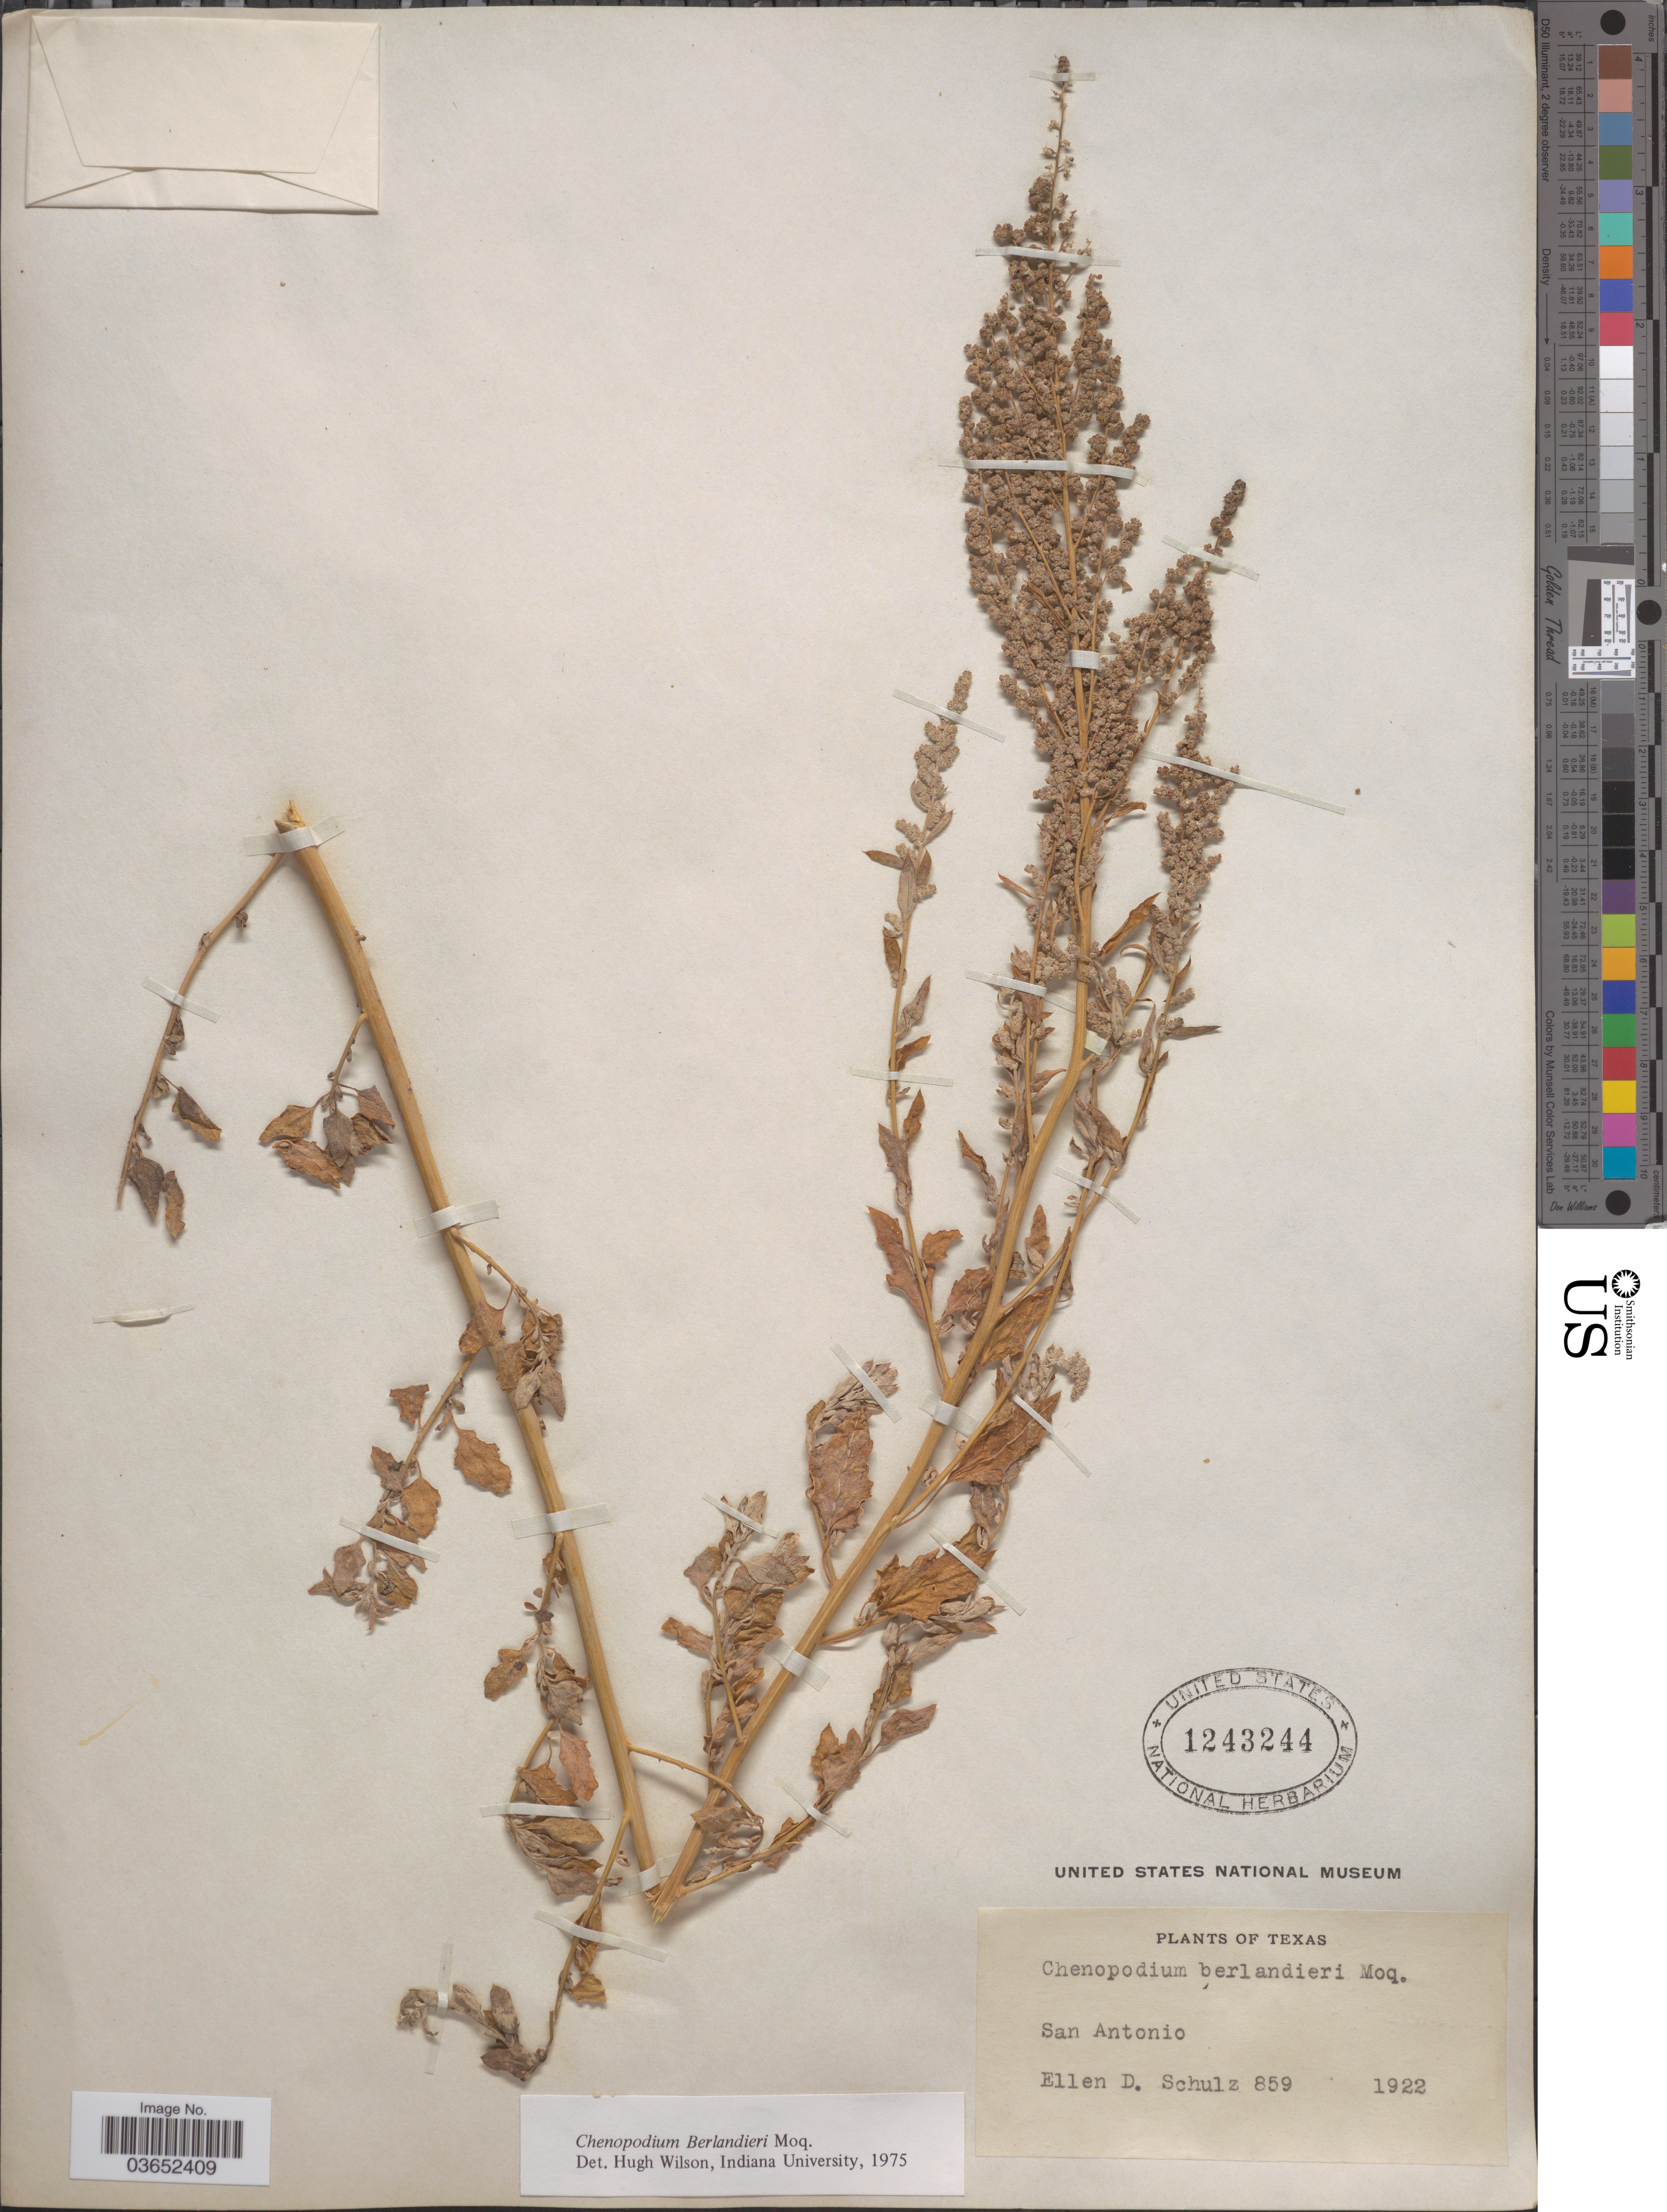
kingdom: Plantae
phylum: Tracheophyta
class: Magnoliopsida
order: Caryophyllales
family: Amaranthaceae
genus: Chenopodium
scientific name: Chenopodium berlandieri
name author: Moq.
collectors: E. D. Schulz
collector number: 859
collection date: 1922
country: United States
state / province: Texas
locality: San Antonio.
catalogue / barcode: US 1243244